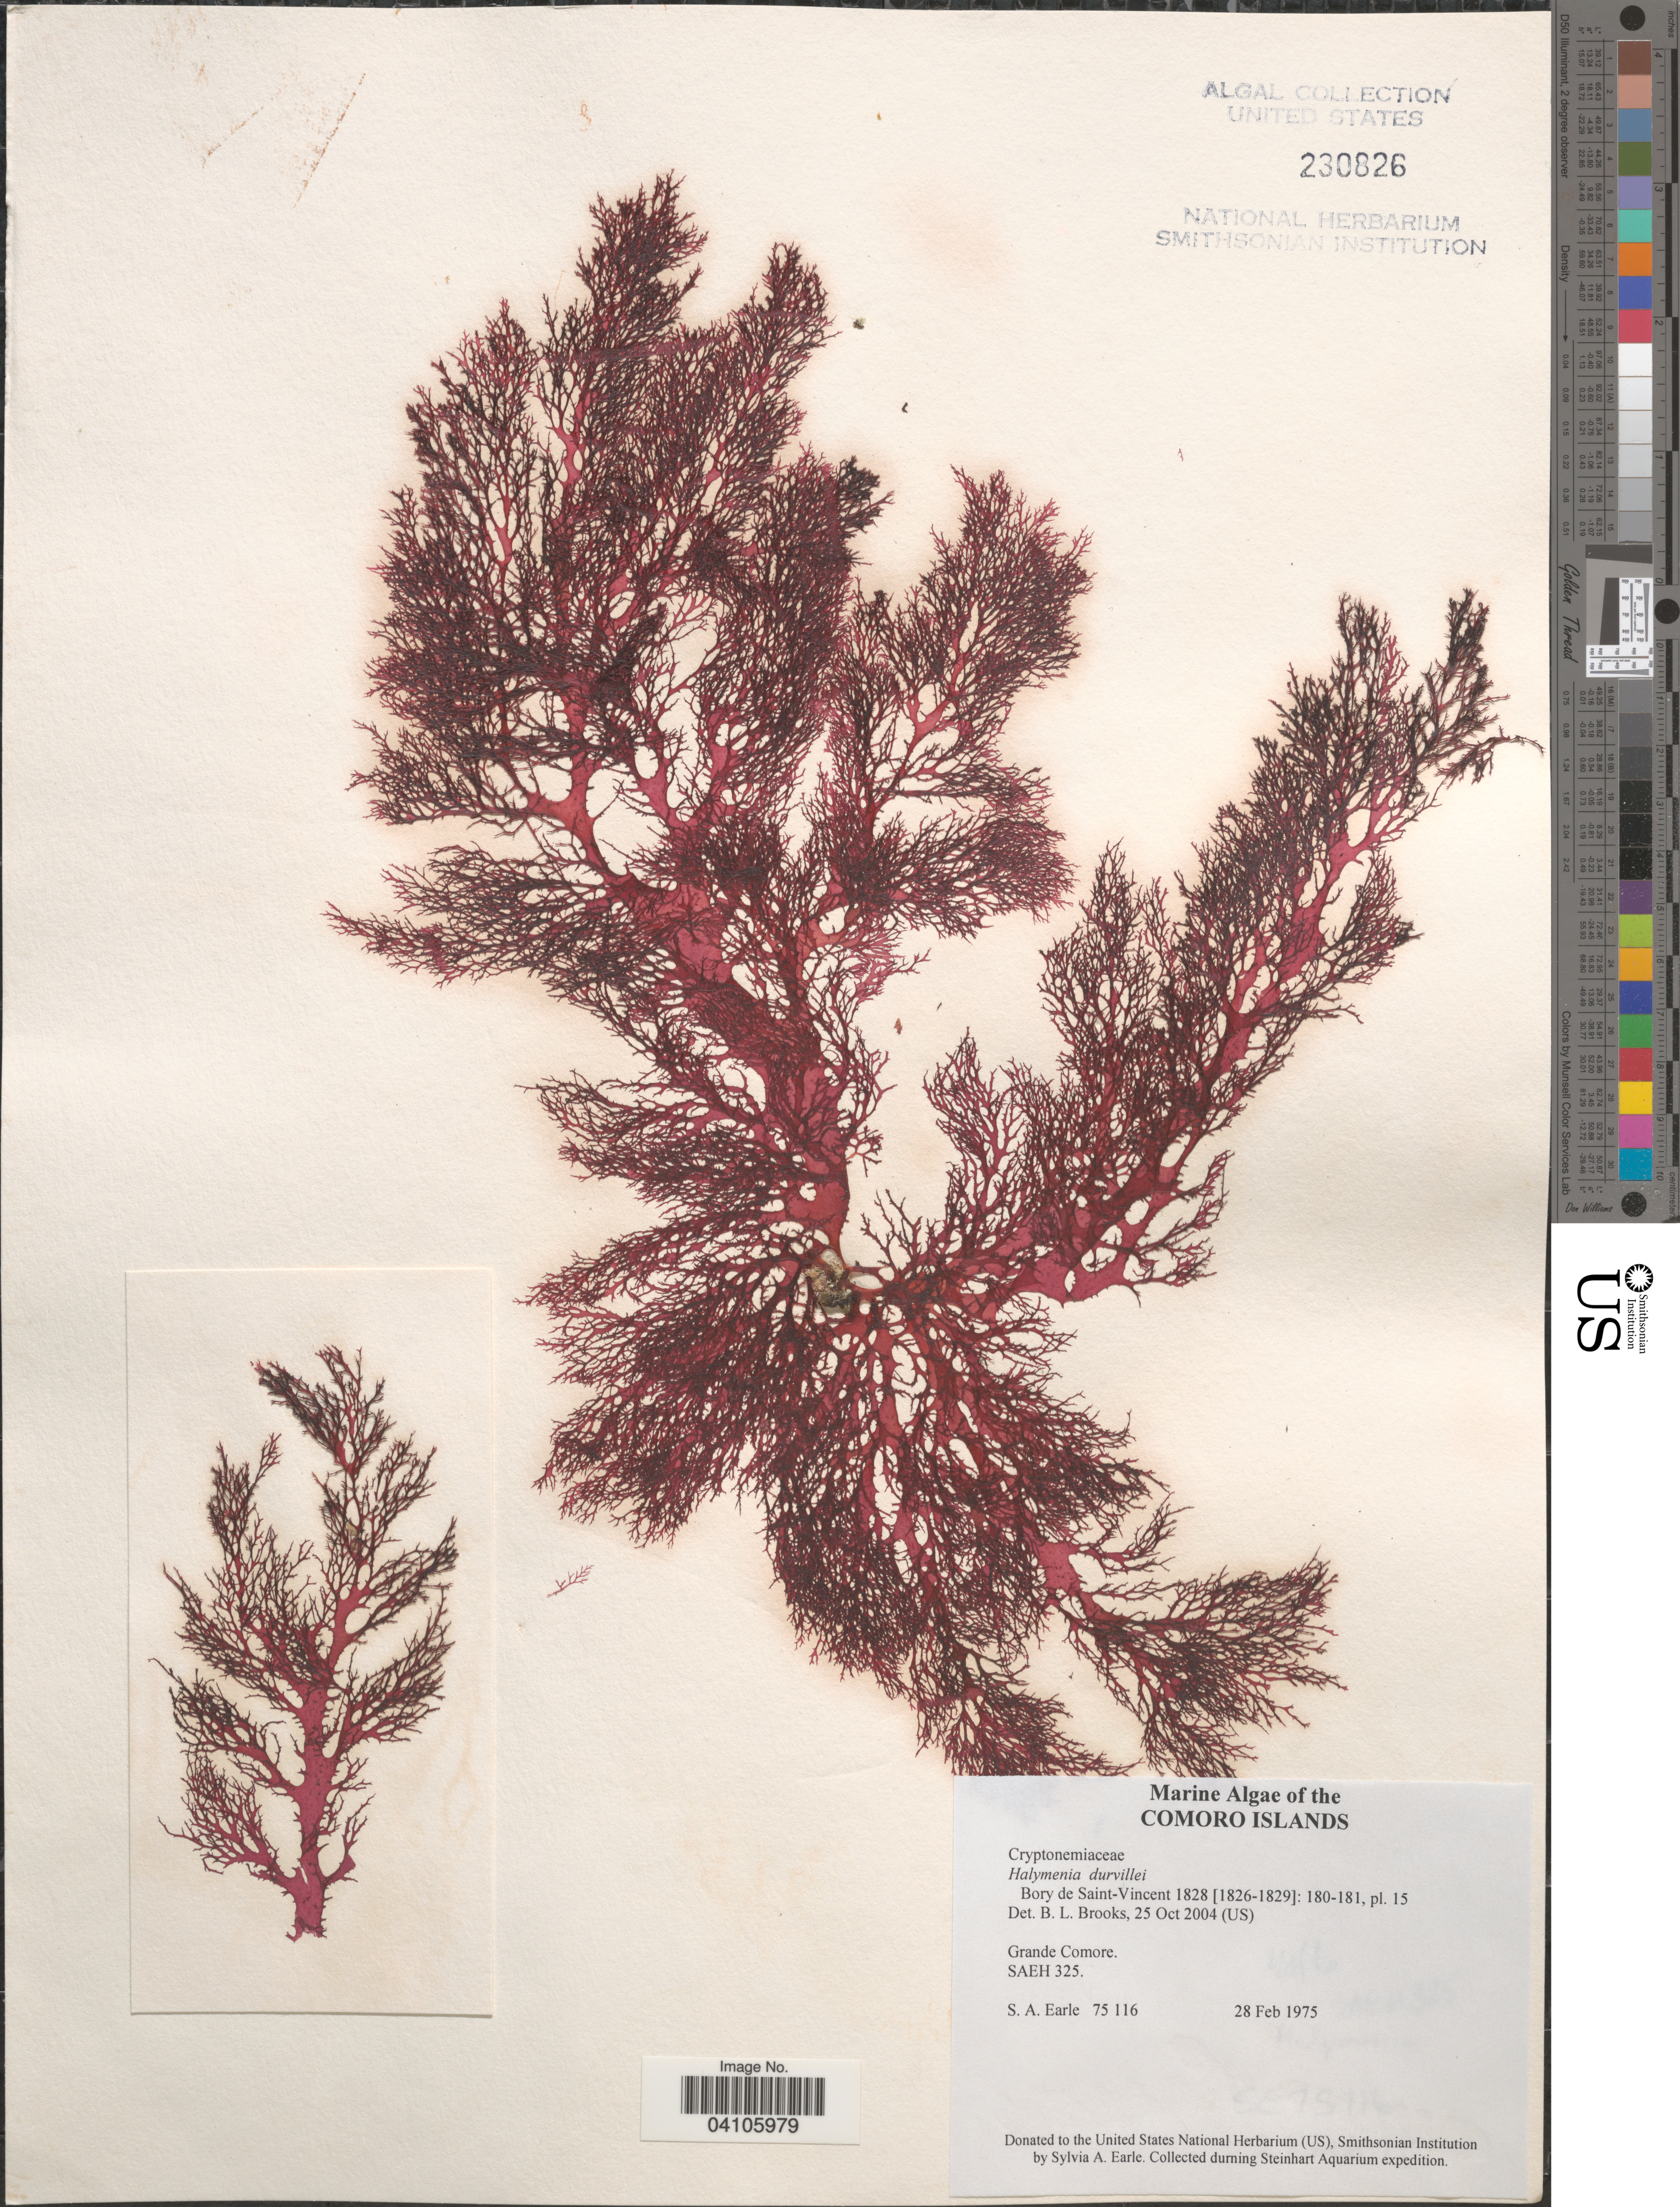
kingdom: Plantae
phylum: Rhodophyta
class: Florideophyceae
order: Halymeniales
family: Halymeniaceae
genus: Halymenia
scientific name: Halymenia durvillaei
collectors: S. A. Earle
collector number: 75116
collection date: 1975-02-28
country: Comoros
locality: Grande Comore. Steinhart Aquarium expedition.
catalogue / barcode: US 230826